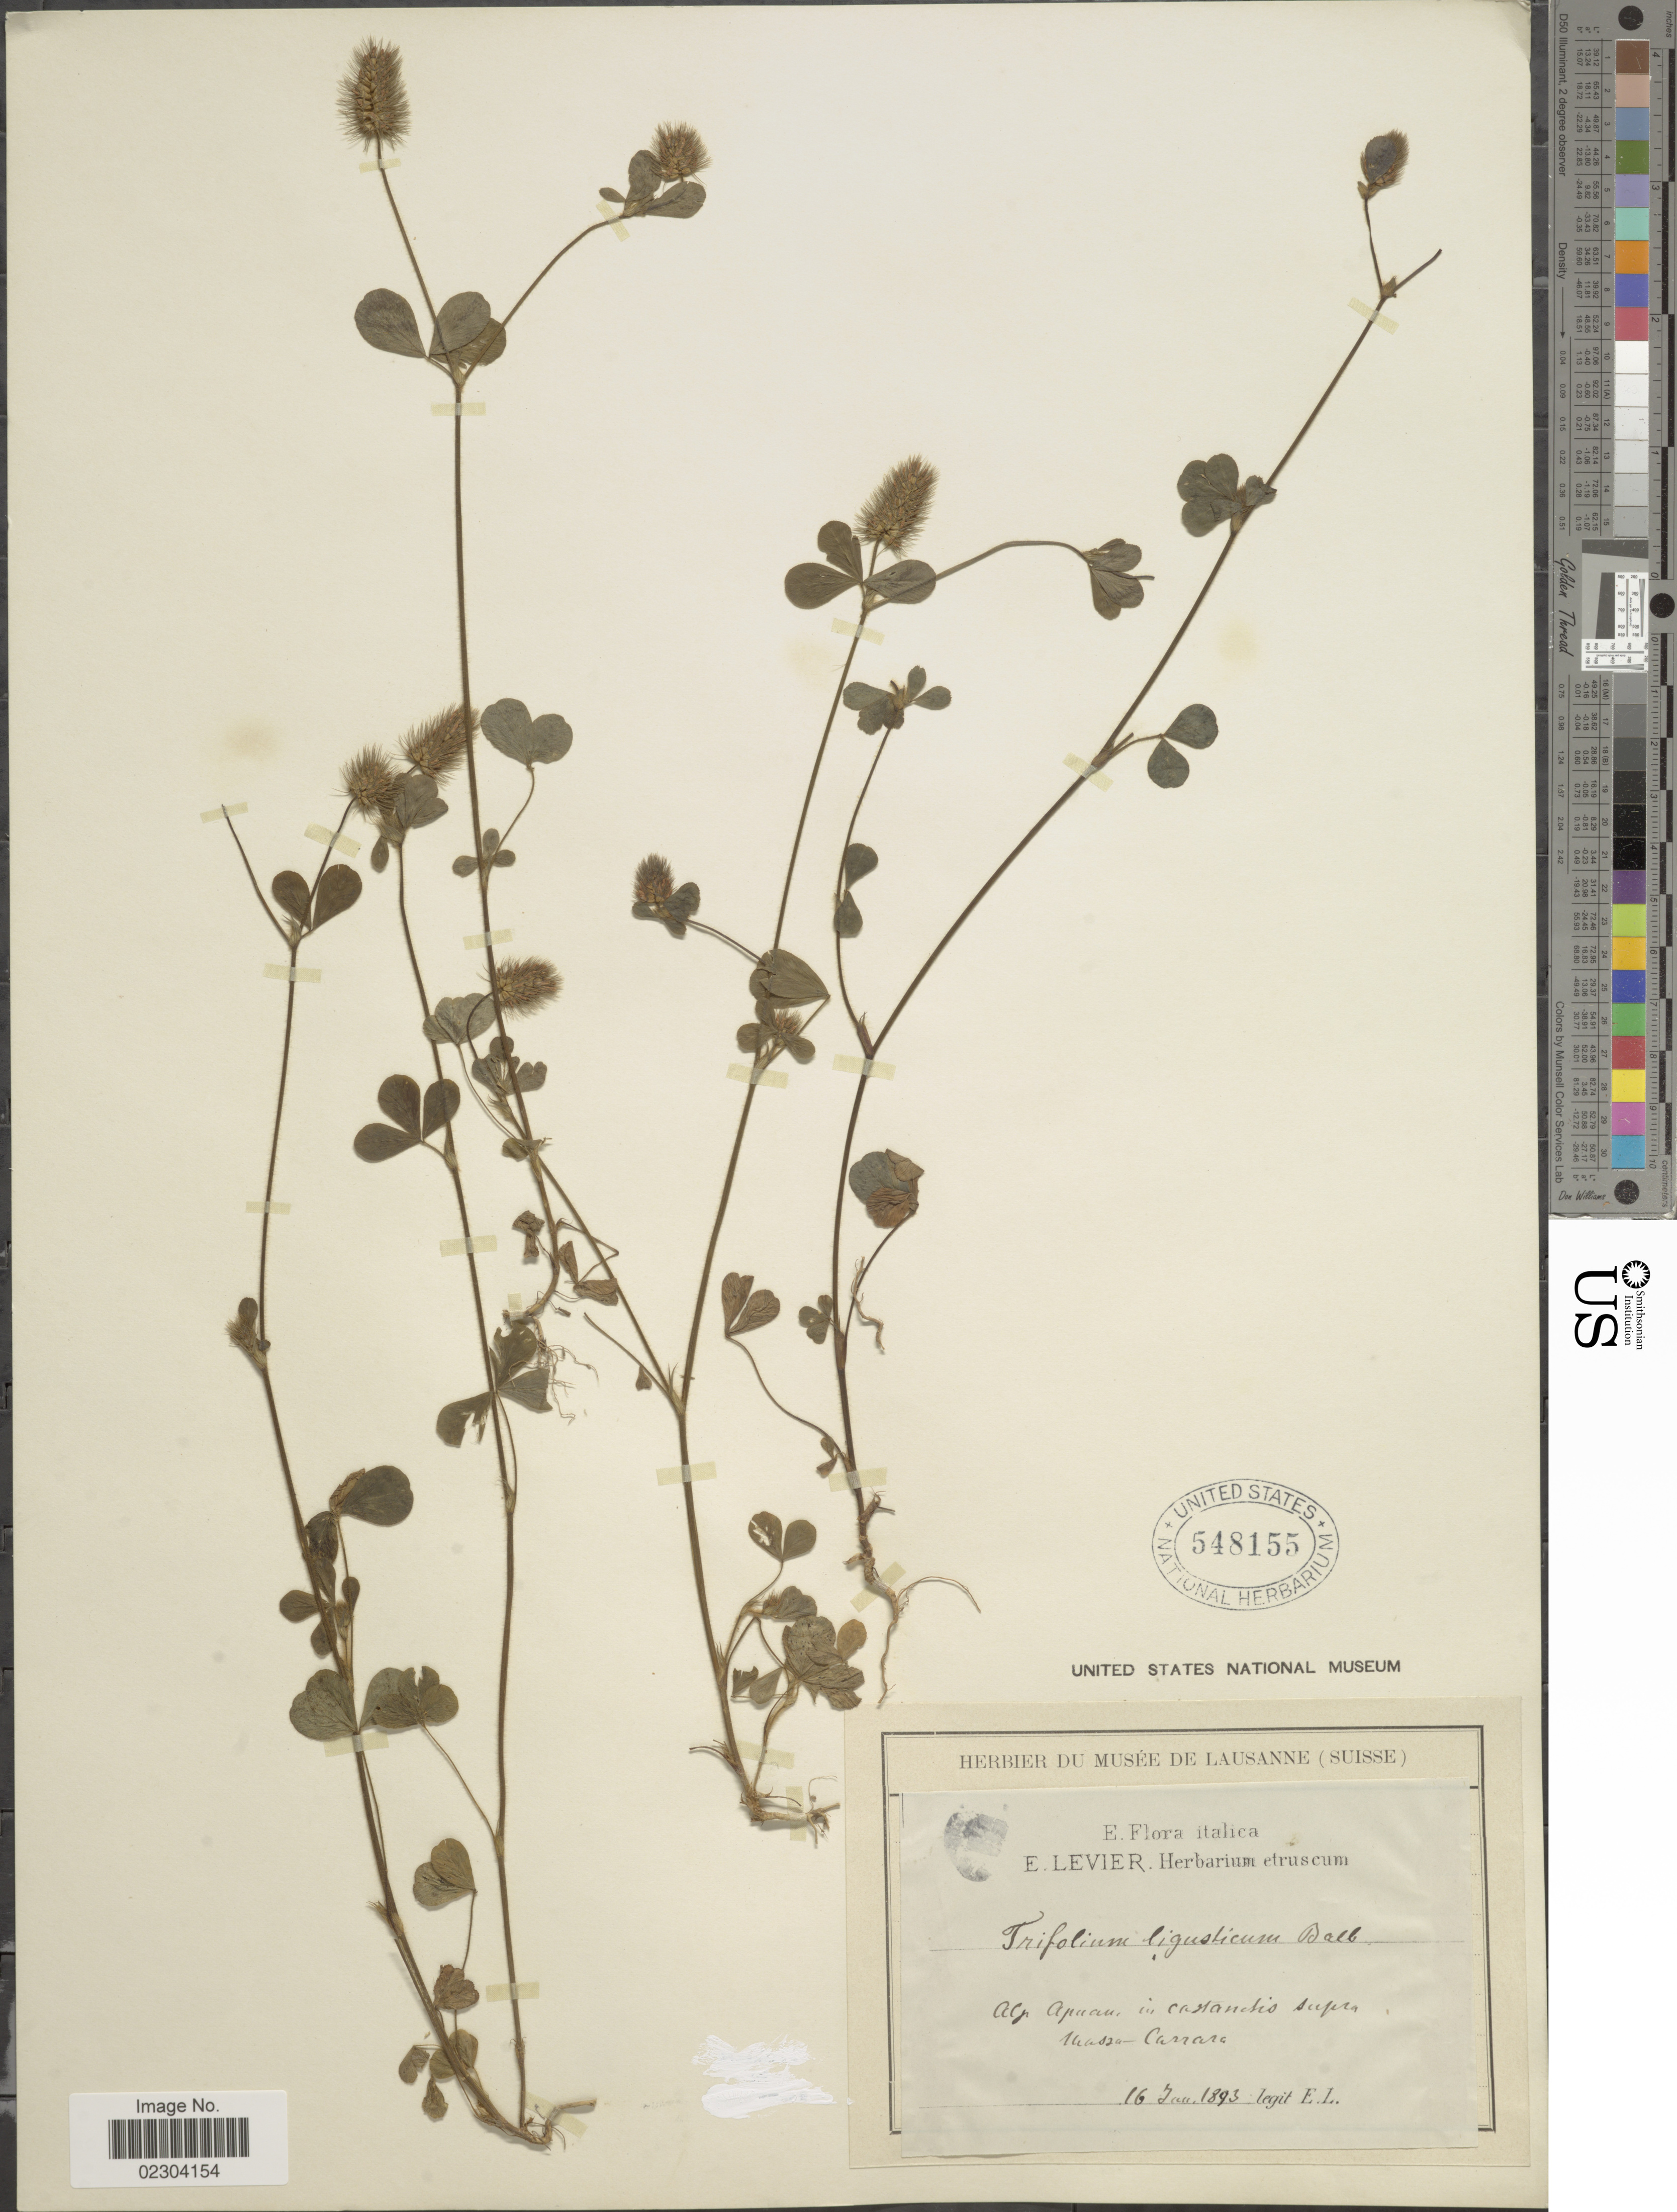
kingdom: Plantae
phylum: Tracheophyta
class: Magnoliopsida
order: Fabales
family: Fabaceae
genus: Trifolium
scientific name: Trifolium ligusticum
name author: Loisel.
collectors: É. Levier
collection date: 1893-01-16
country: Italy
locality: Alp Apuan in carandis supra Massa Carrara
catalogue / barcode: US 548155